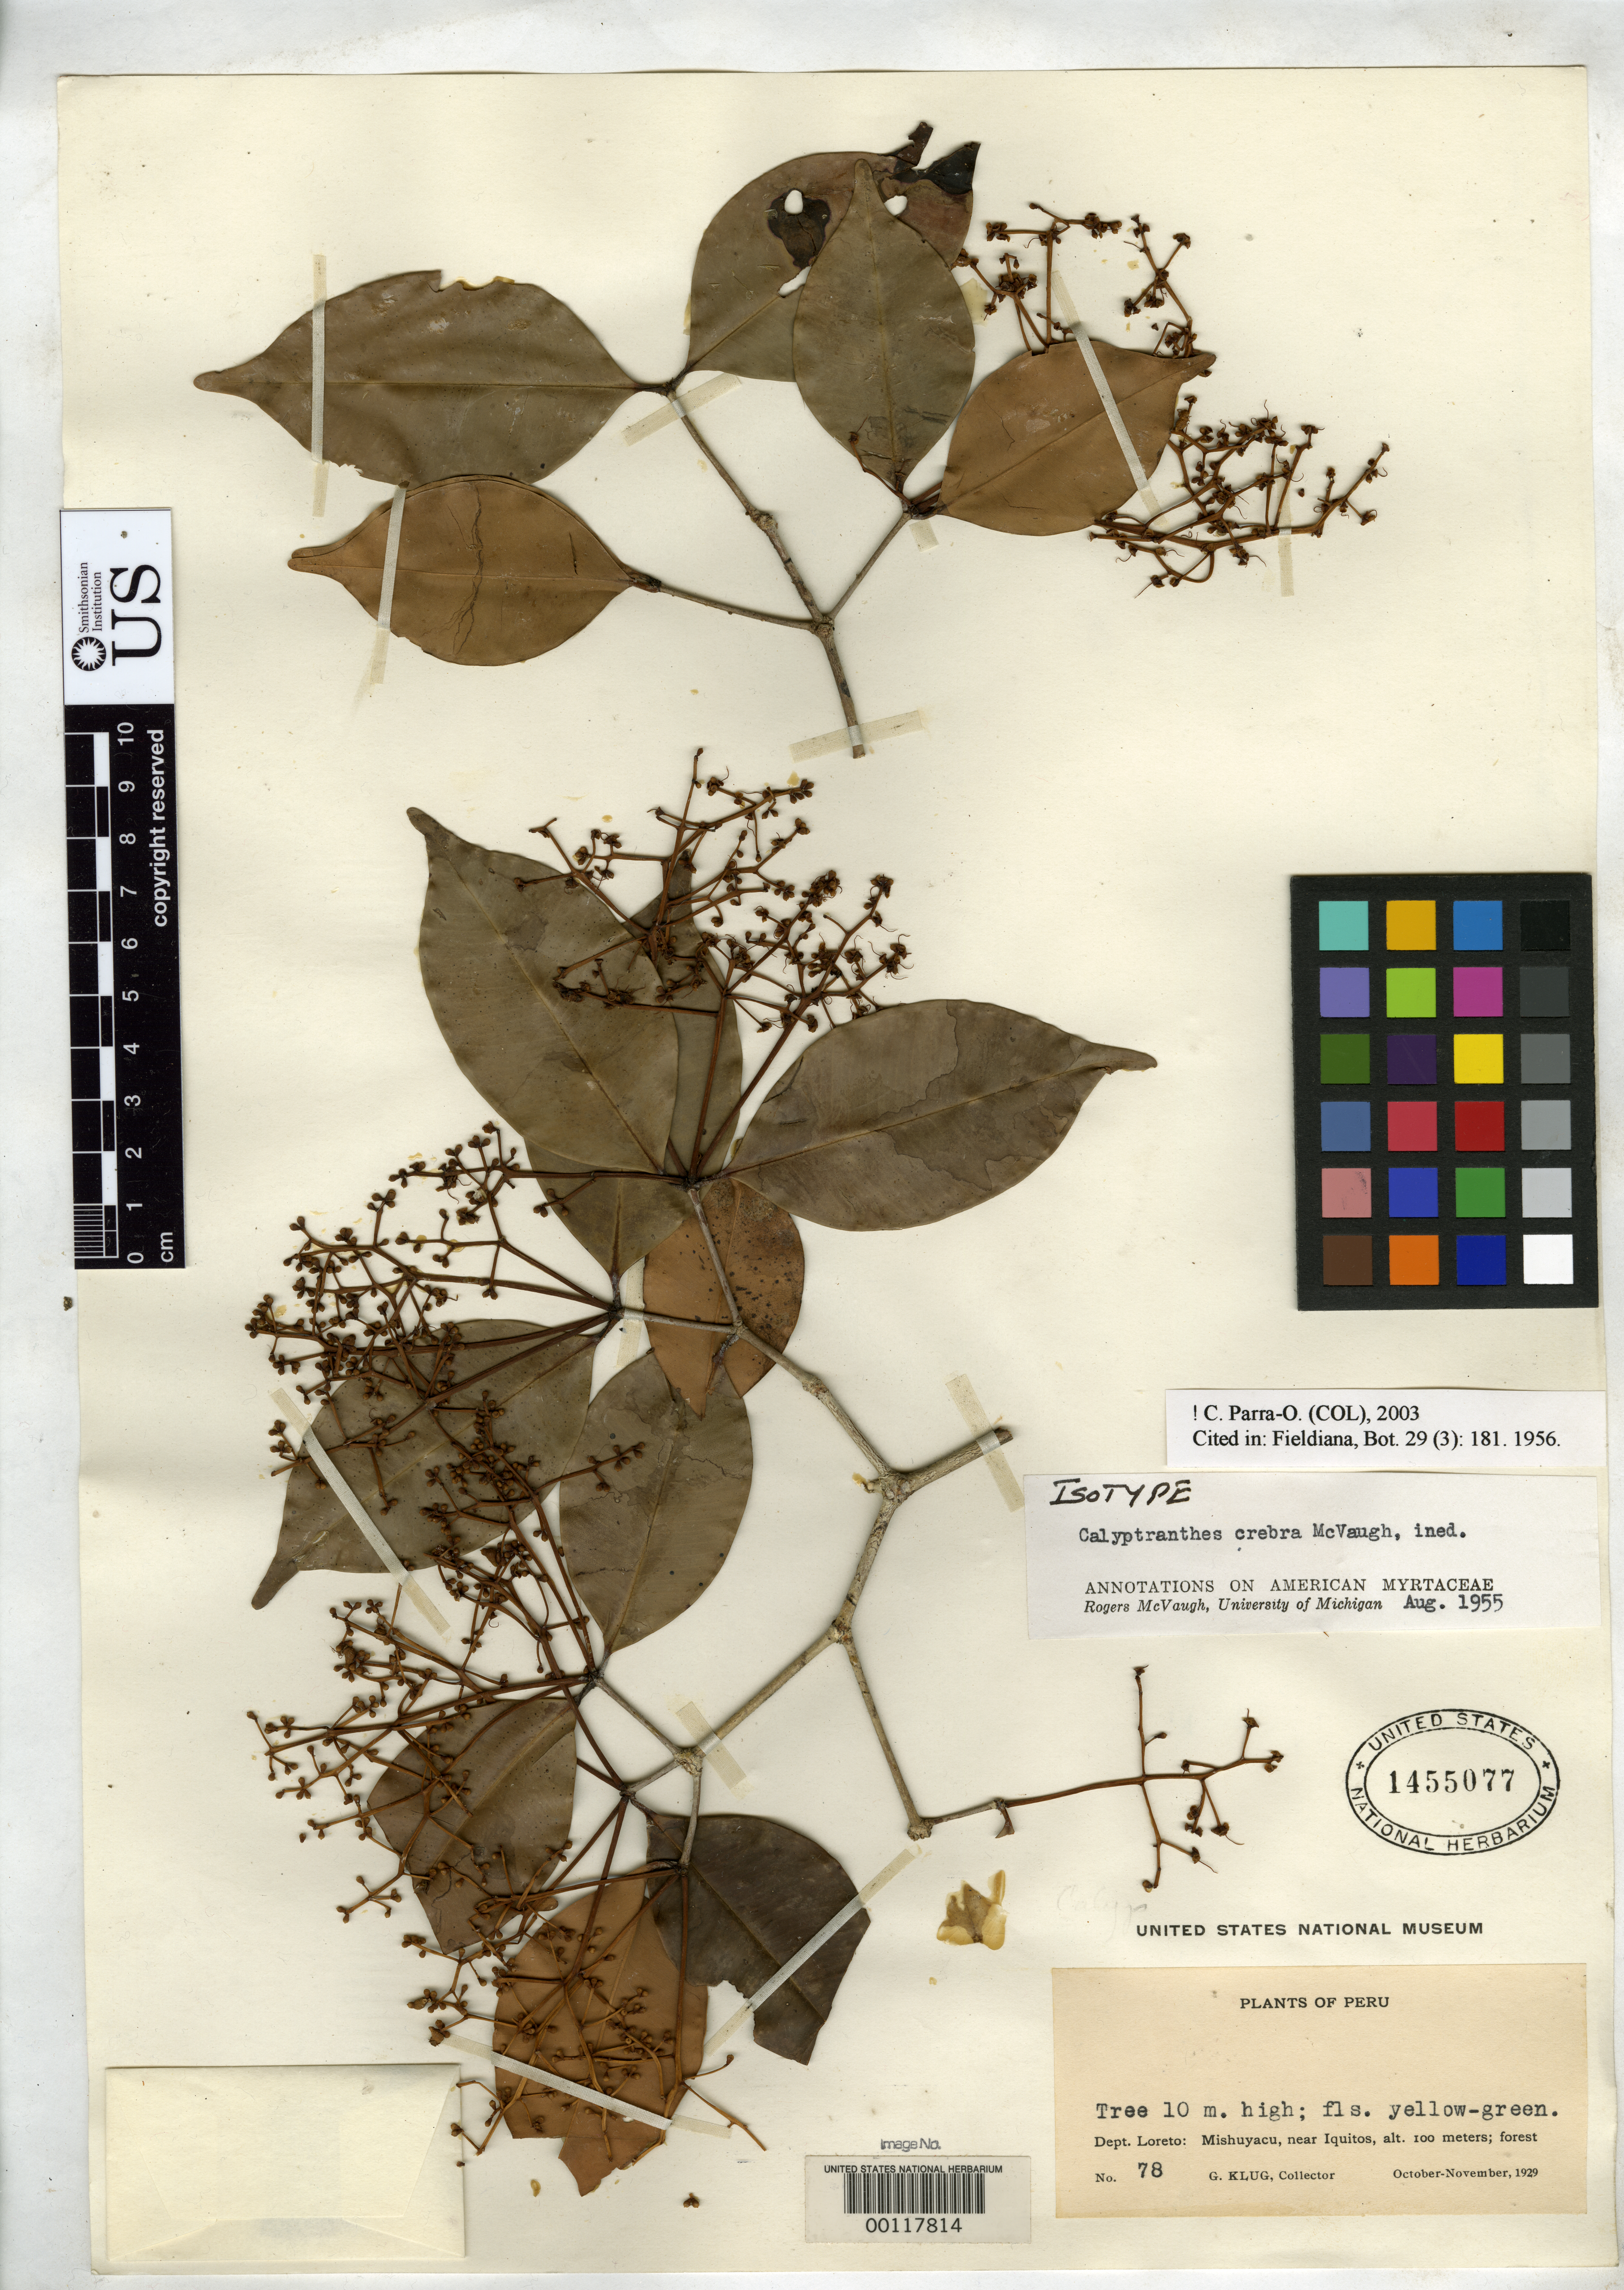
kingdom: Plantae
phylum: Tracheophyta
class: Magnoliopsida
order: Myrtales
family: Myrtaceae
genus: Calyptranthes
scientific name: Calyptranthes crebra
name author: McVaugh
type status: Isotype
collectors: G. Klug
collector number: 78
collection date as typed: Oct 1929 to -- Nov 1929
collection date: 1929-10/1929-11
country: Peru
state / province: Loreto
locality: Near Iquitos.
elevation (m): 1100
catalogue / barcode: US 1455077